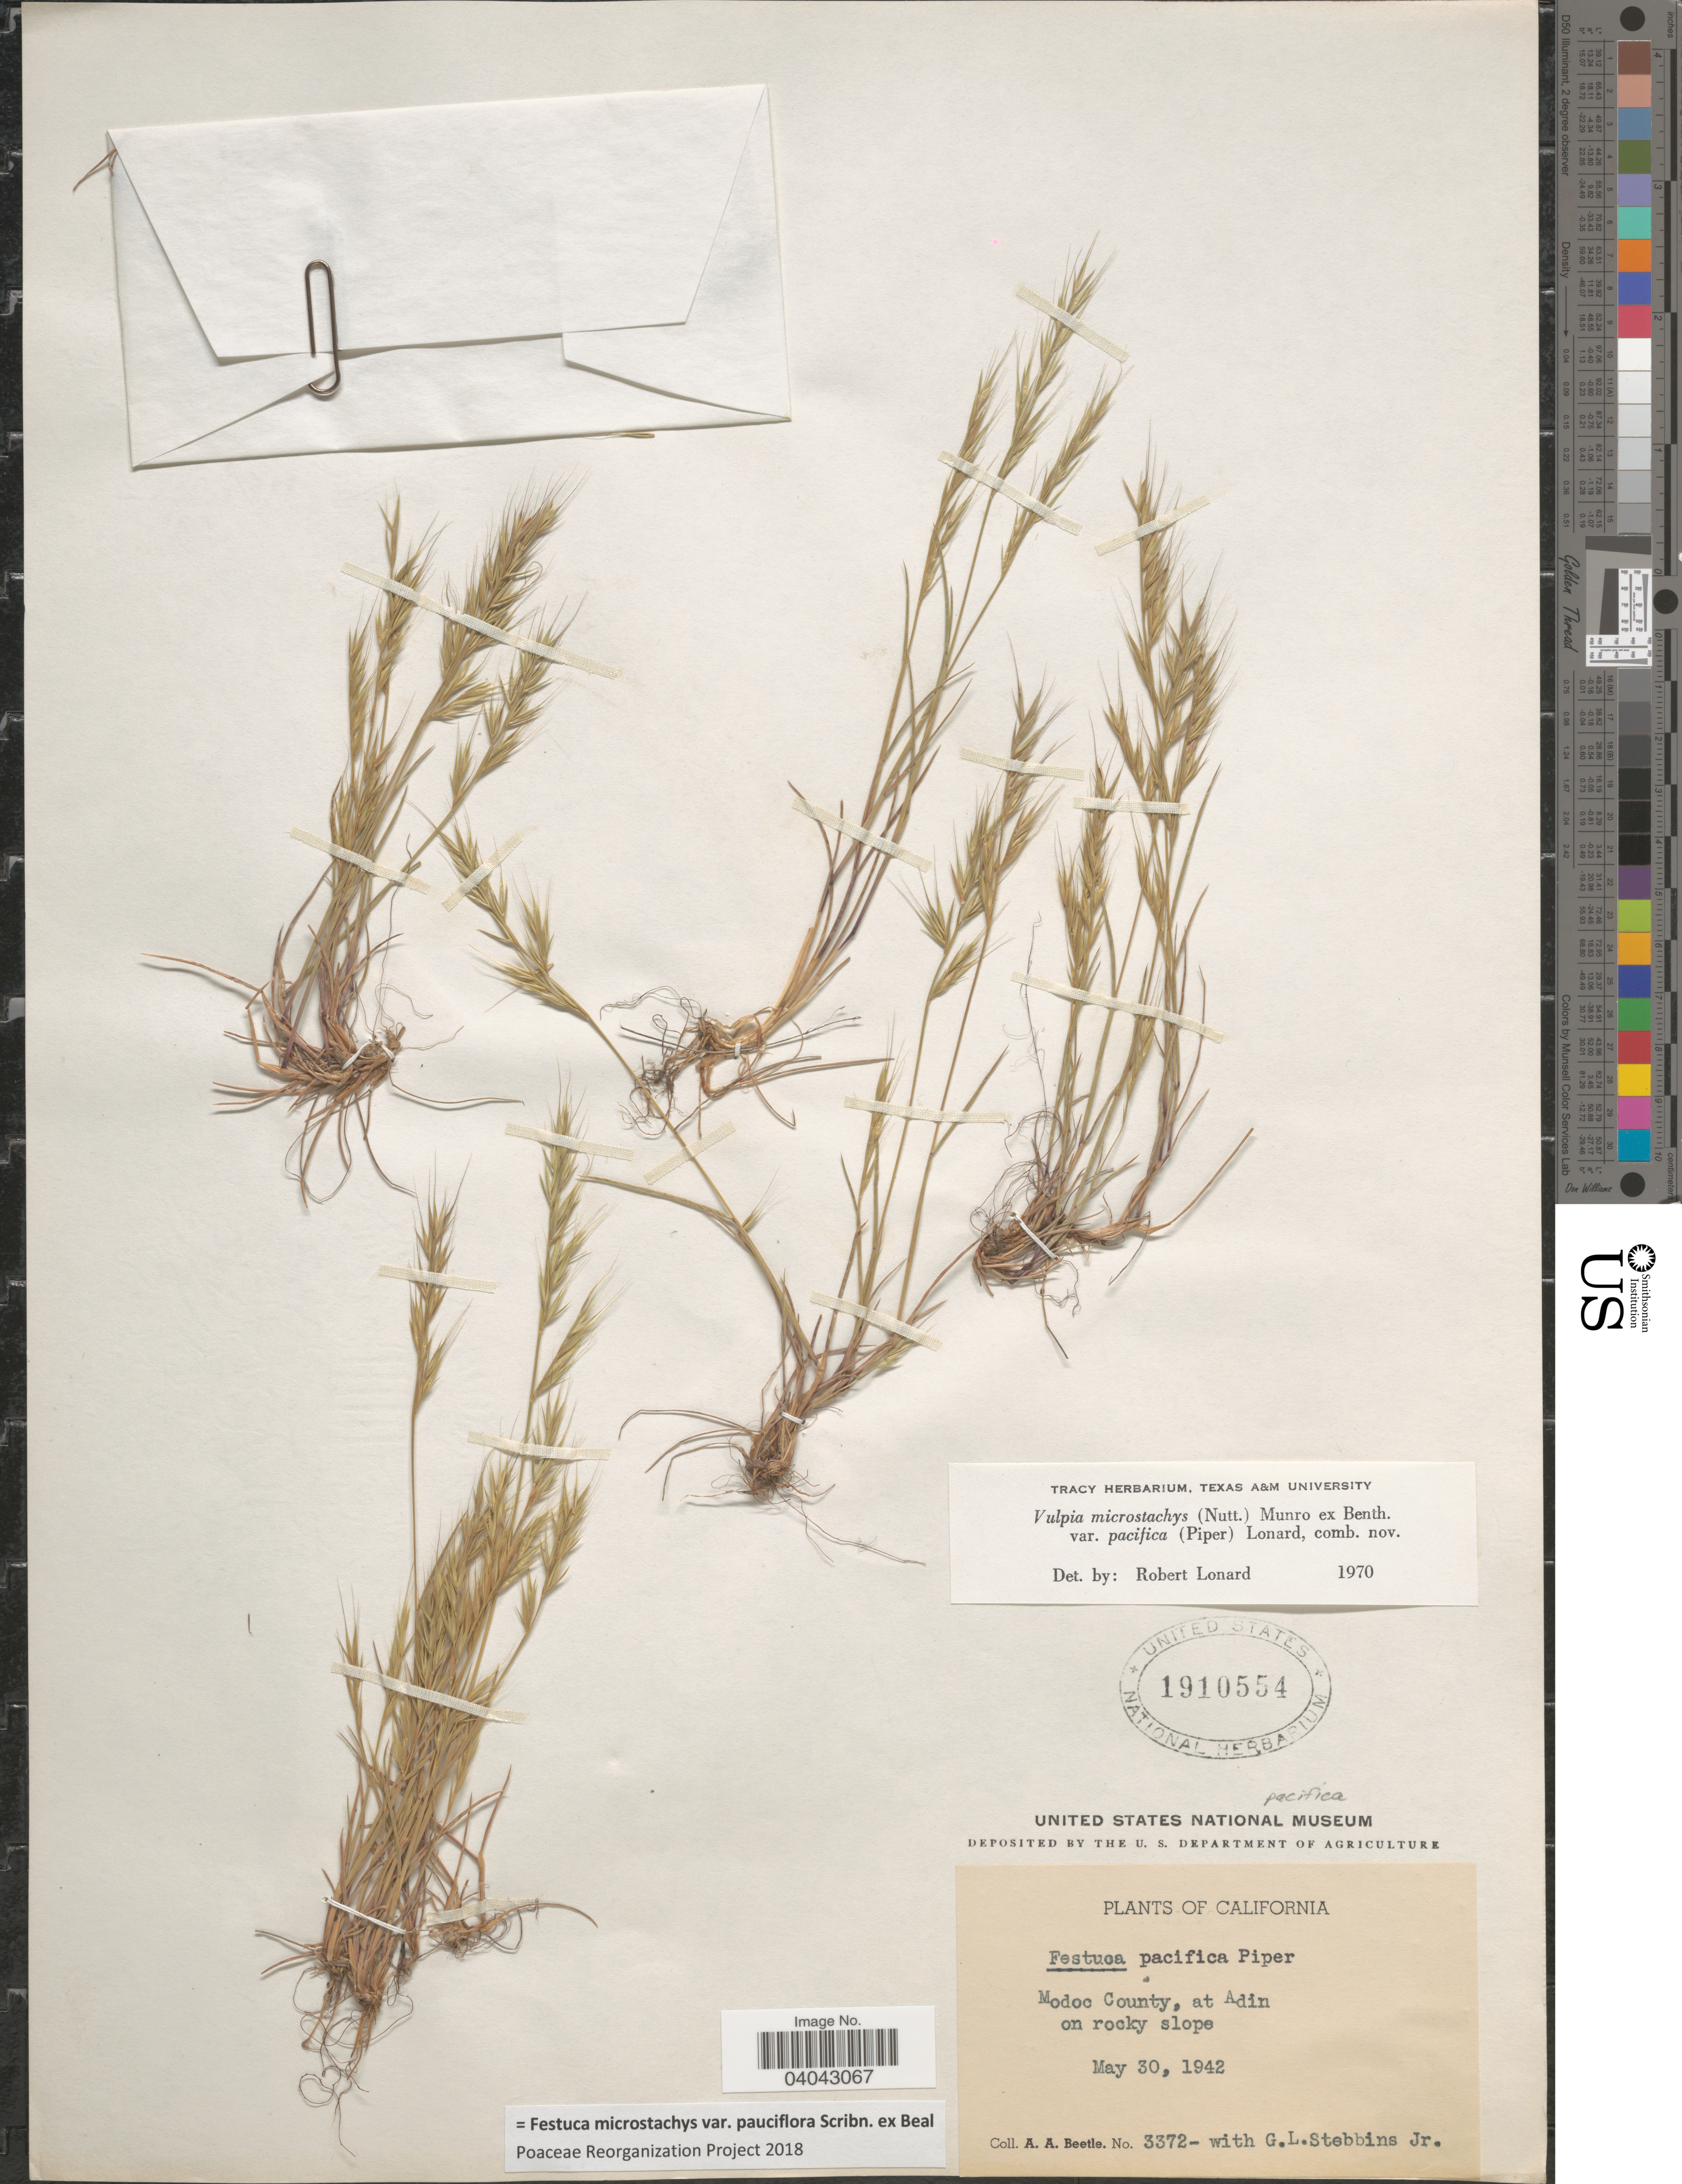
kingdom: Plantae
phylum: Tracheophyta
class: Liliopsida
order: Poales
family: Poaceae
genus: Festuca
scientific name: Festuca microstachys var. pauciflora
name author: Scribn. ex W.J. Beal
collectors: A. A. Beetle & G. L. Stebbins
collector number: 3372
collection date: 1942-05-30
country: United States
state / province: California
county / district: Modoc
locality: Modoc County, at Adin on rocky slope.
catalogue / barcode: US 1910554